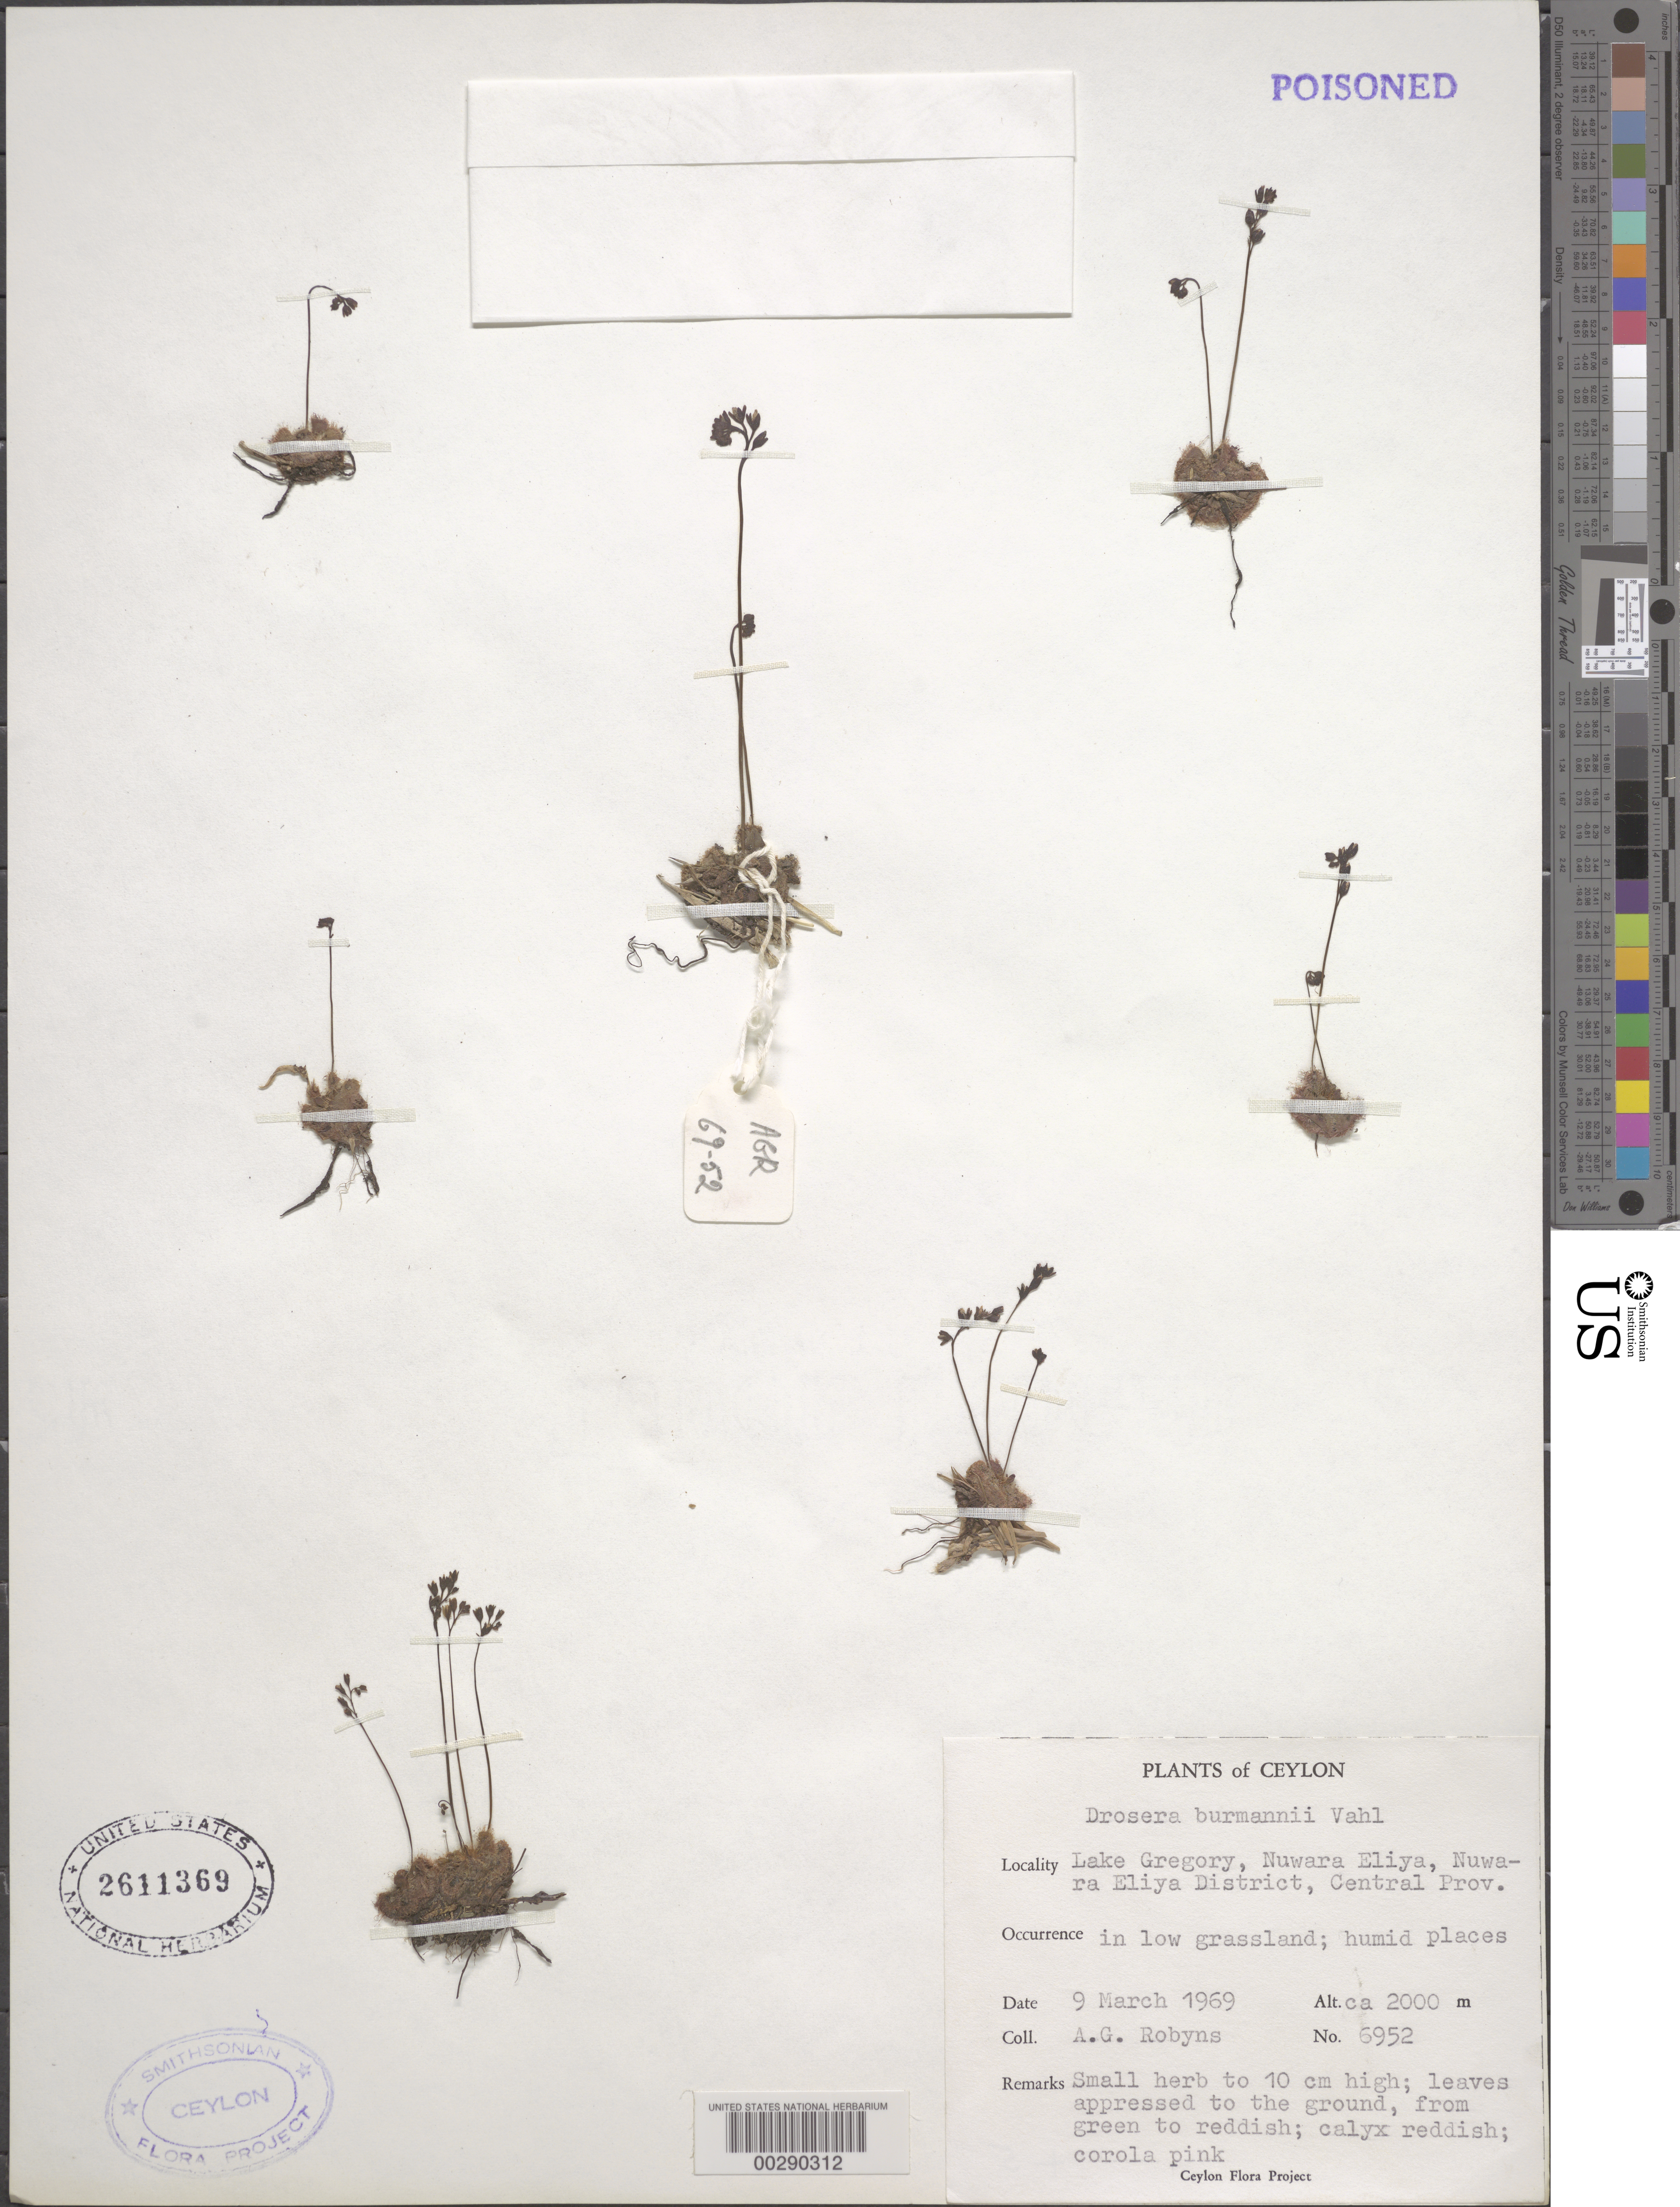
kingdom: Plantae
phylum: Tracheophyta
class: Magnoliopsida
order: Caryophyllales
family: Droseraceae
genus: Drosera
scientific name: Drosera burmannii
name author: Vahl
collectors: A. G. Robyns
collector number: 6952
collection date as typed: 09 Mar 1969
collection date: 1969-03-09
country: Sri Lanka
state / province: Central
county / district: Nuwara Eliya Dist.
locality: Nuwara eliya, lake gregory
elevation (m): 2000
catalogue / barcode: US 2611369